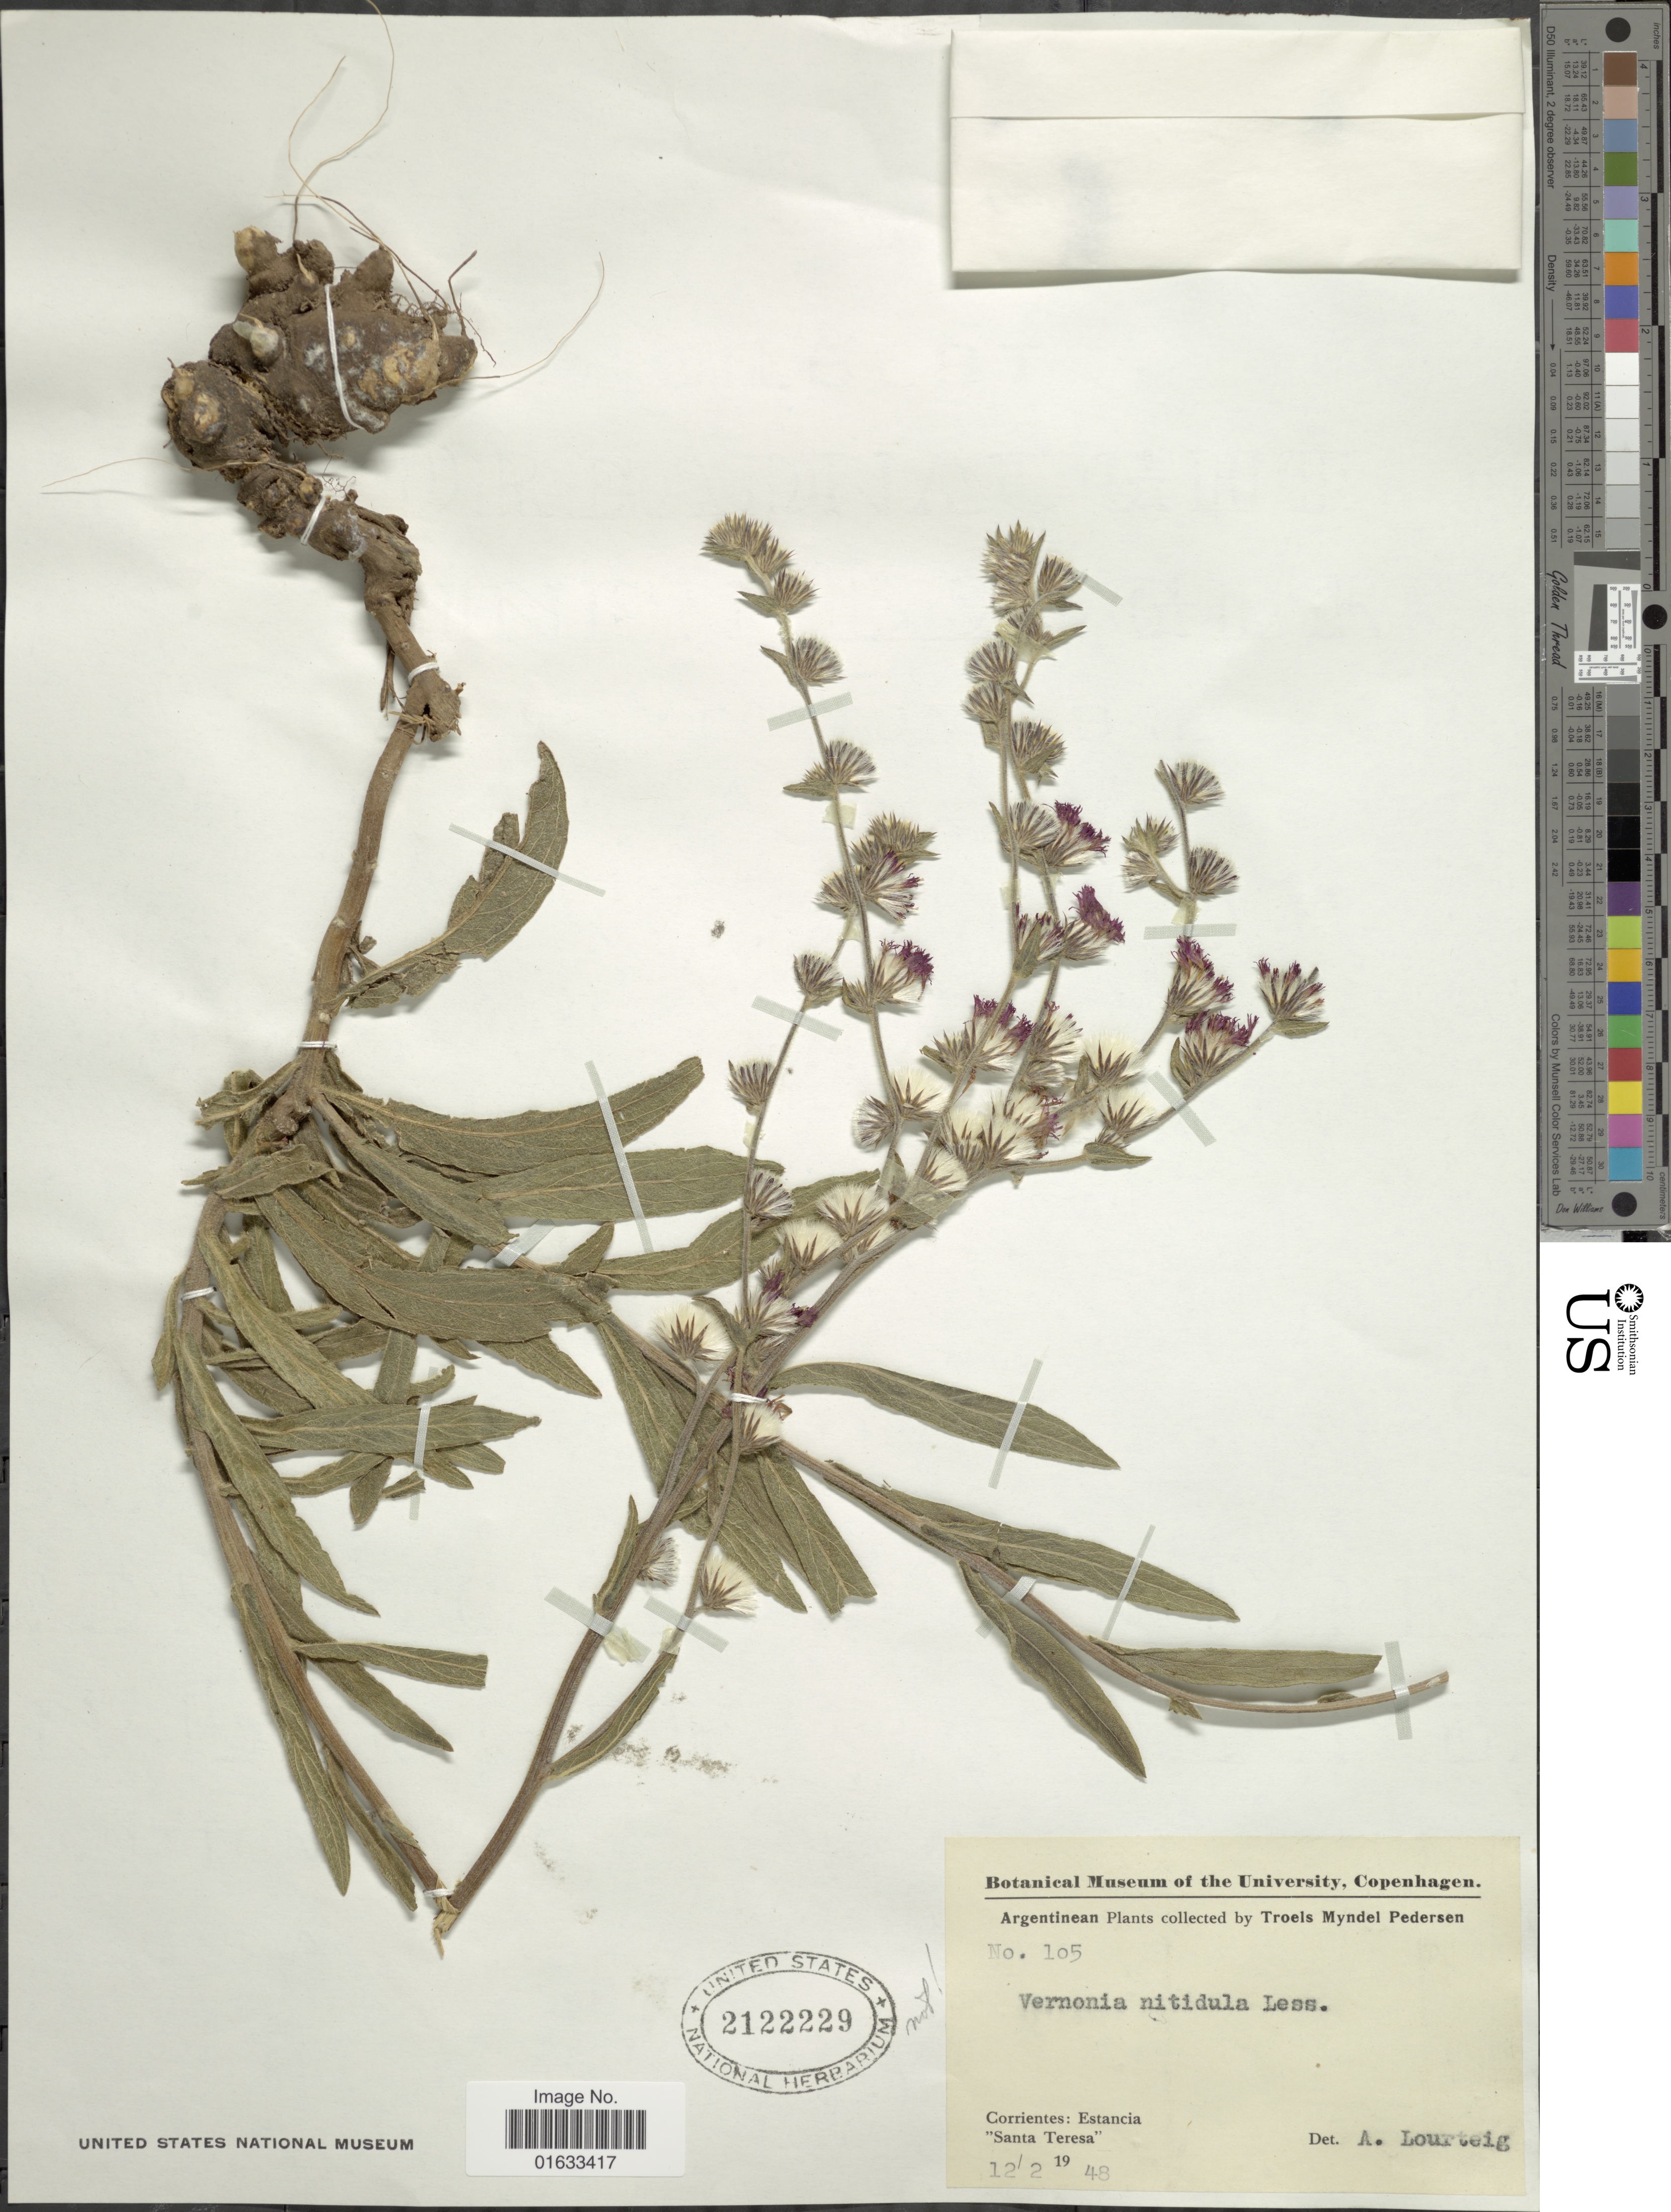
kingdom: Plantae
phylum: Tracheophyta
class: Magnoliopsida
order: Asterales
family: Asteraceae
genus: Chrysolaena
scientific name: Chrysolaena platensis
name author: (Spreng.) H. Rob.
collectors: T. Pederson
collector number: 105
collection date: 1948-02-12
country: Argentina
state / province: Corrientes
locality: Corrientes Estancia, Santa Teresa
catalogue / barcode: US 2122229